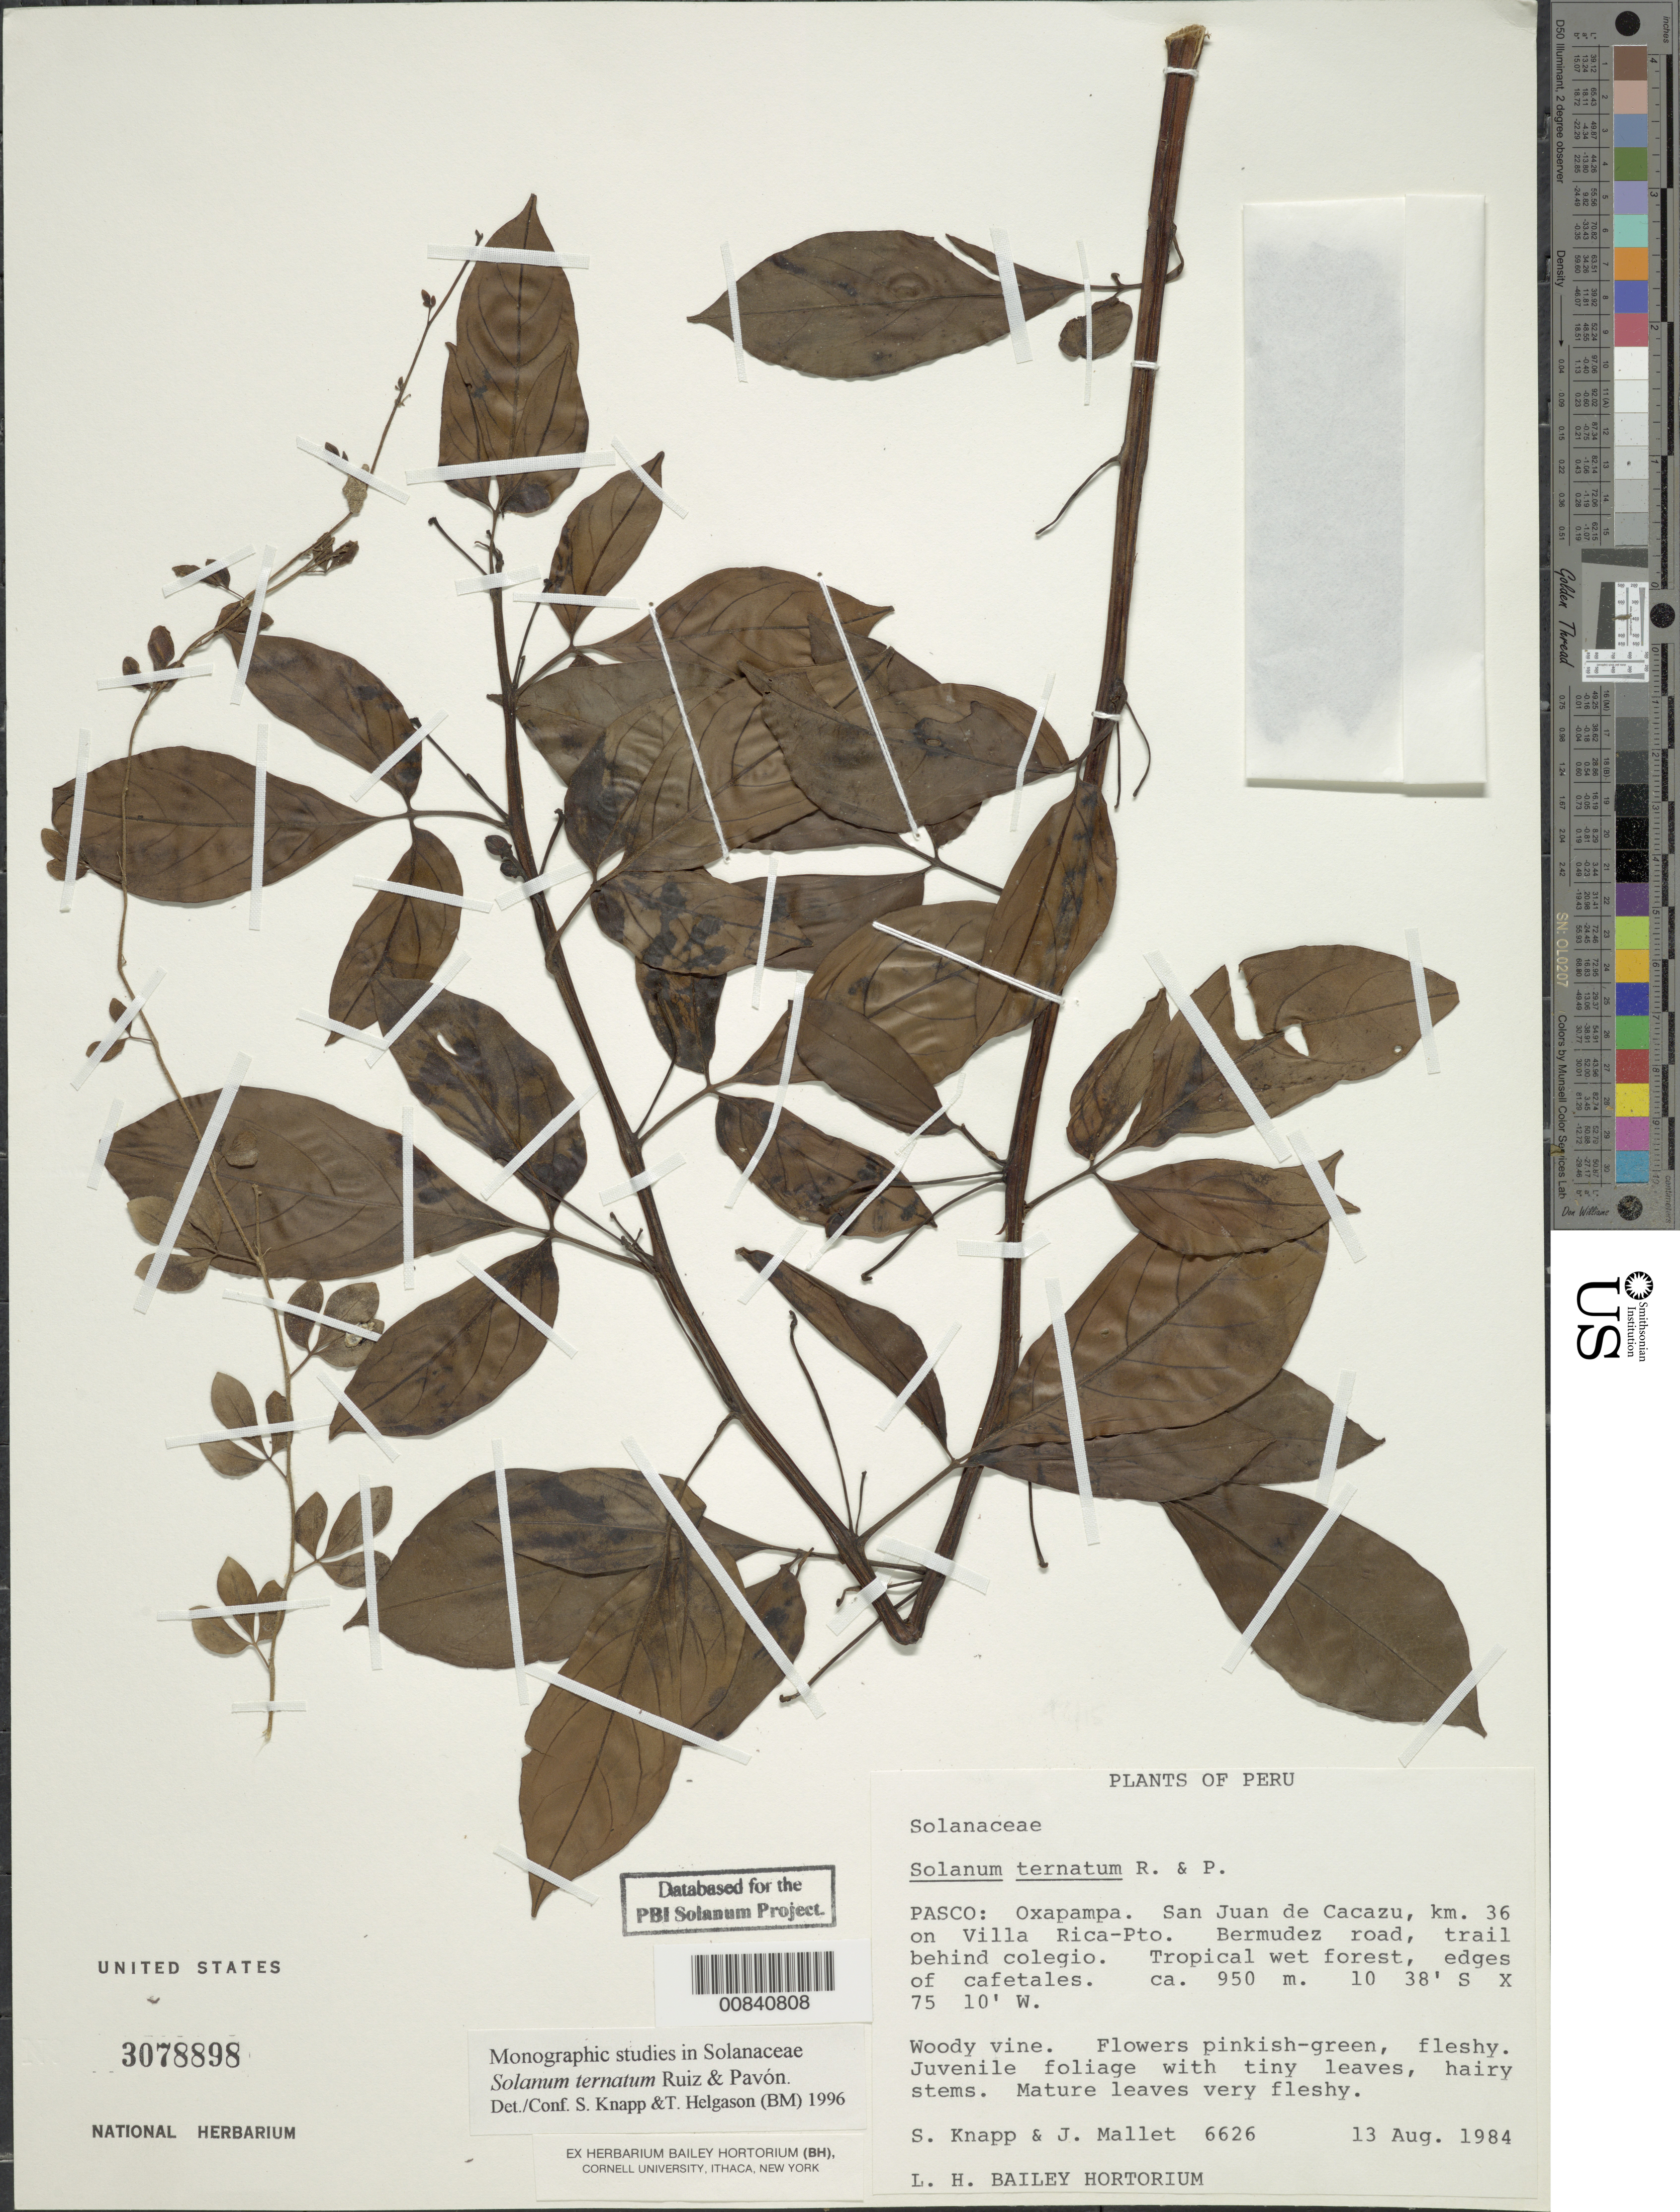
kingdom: Plantae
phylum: Tracheophyta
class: Magnoliopsida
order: Solanales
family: Solanaceae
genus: Solanum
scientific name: Solanum ternatum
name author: Ruiz & Pav.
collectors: S. Knapp & J. Mallet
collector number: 6626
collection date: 1984-08-13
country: Peru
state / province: Pasco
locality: Oxapampa. San Juan de Cacazu, km. 36 on Villa Rica-Pto. Bermudez Road, trail behind colegio.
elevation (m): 950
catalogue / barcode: US 3078898